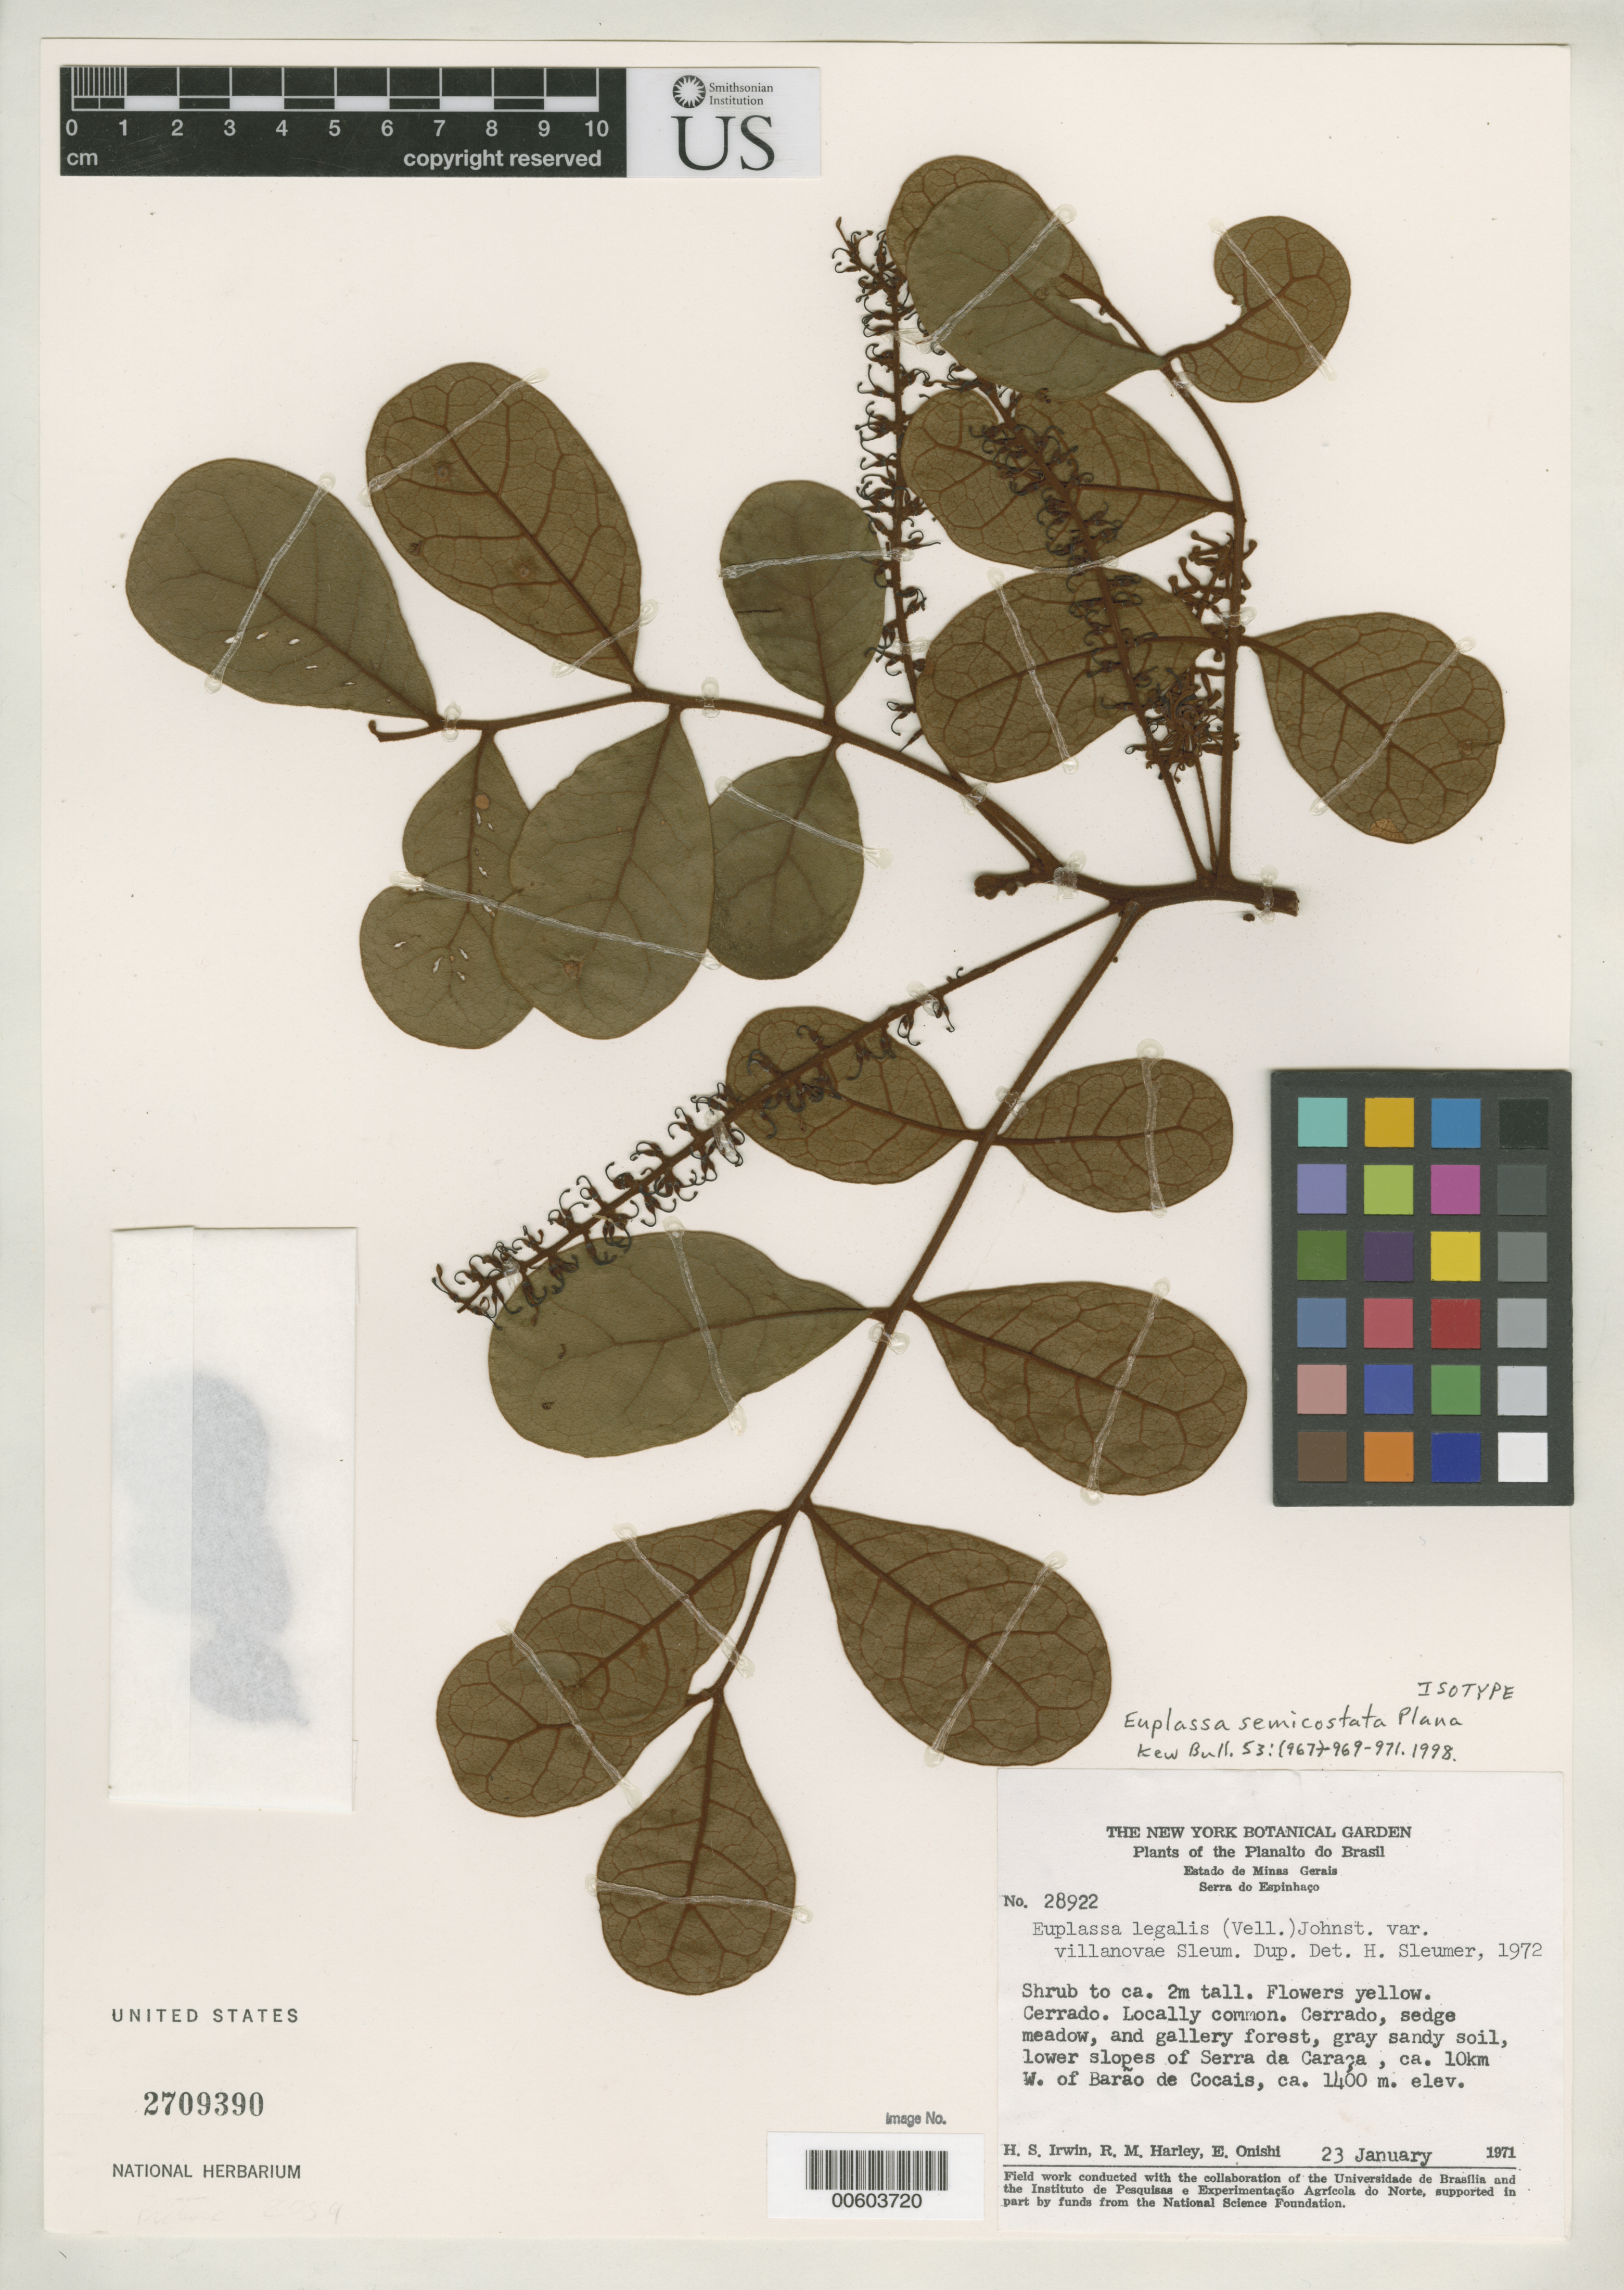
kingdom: Plantae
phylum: Tracheophyta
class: Magnoliopsida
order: Proteales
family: Proteaceae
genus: Euplassa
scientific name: Euplassa semicostata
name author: Plana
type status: Isotype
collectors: H. Irwin, R. M. Harley & E. Onishi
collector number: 28922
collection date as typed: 23 Jan 1971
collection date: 1971-01-23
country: Brazil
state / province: Minas Gerais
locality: Serra do Espinhaco, lower slopes of Serra da Caraca, ca. 10 km W of Barao de Cocais.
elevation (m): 1400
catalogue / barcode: US 2709390